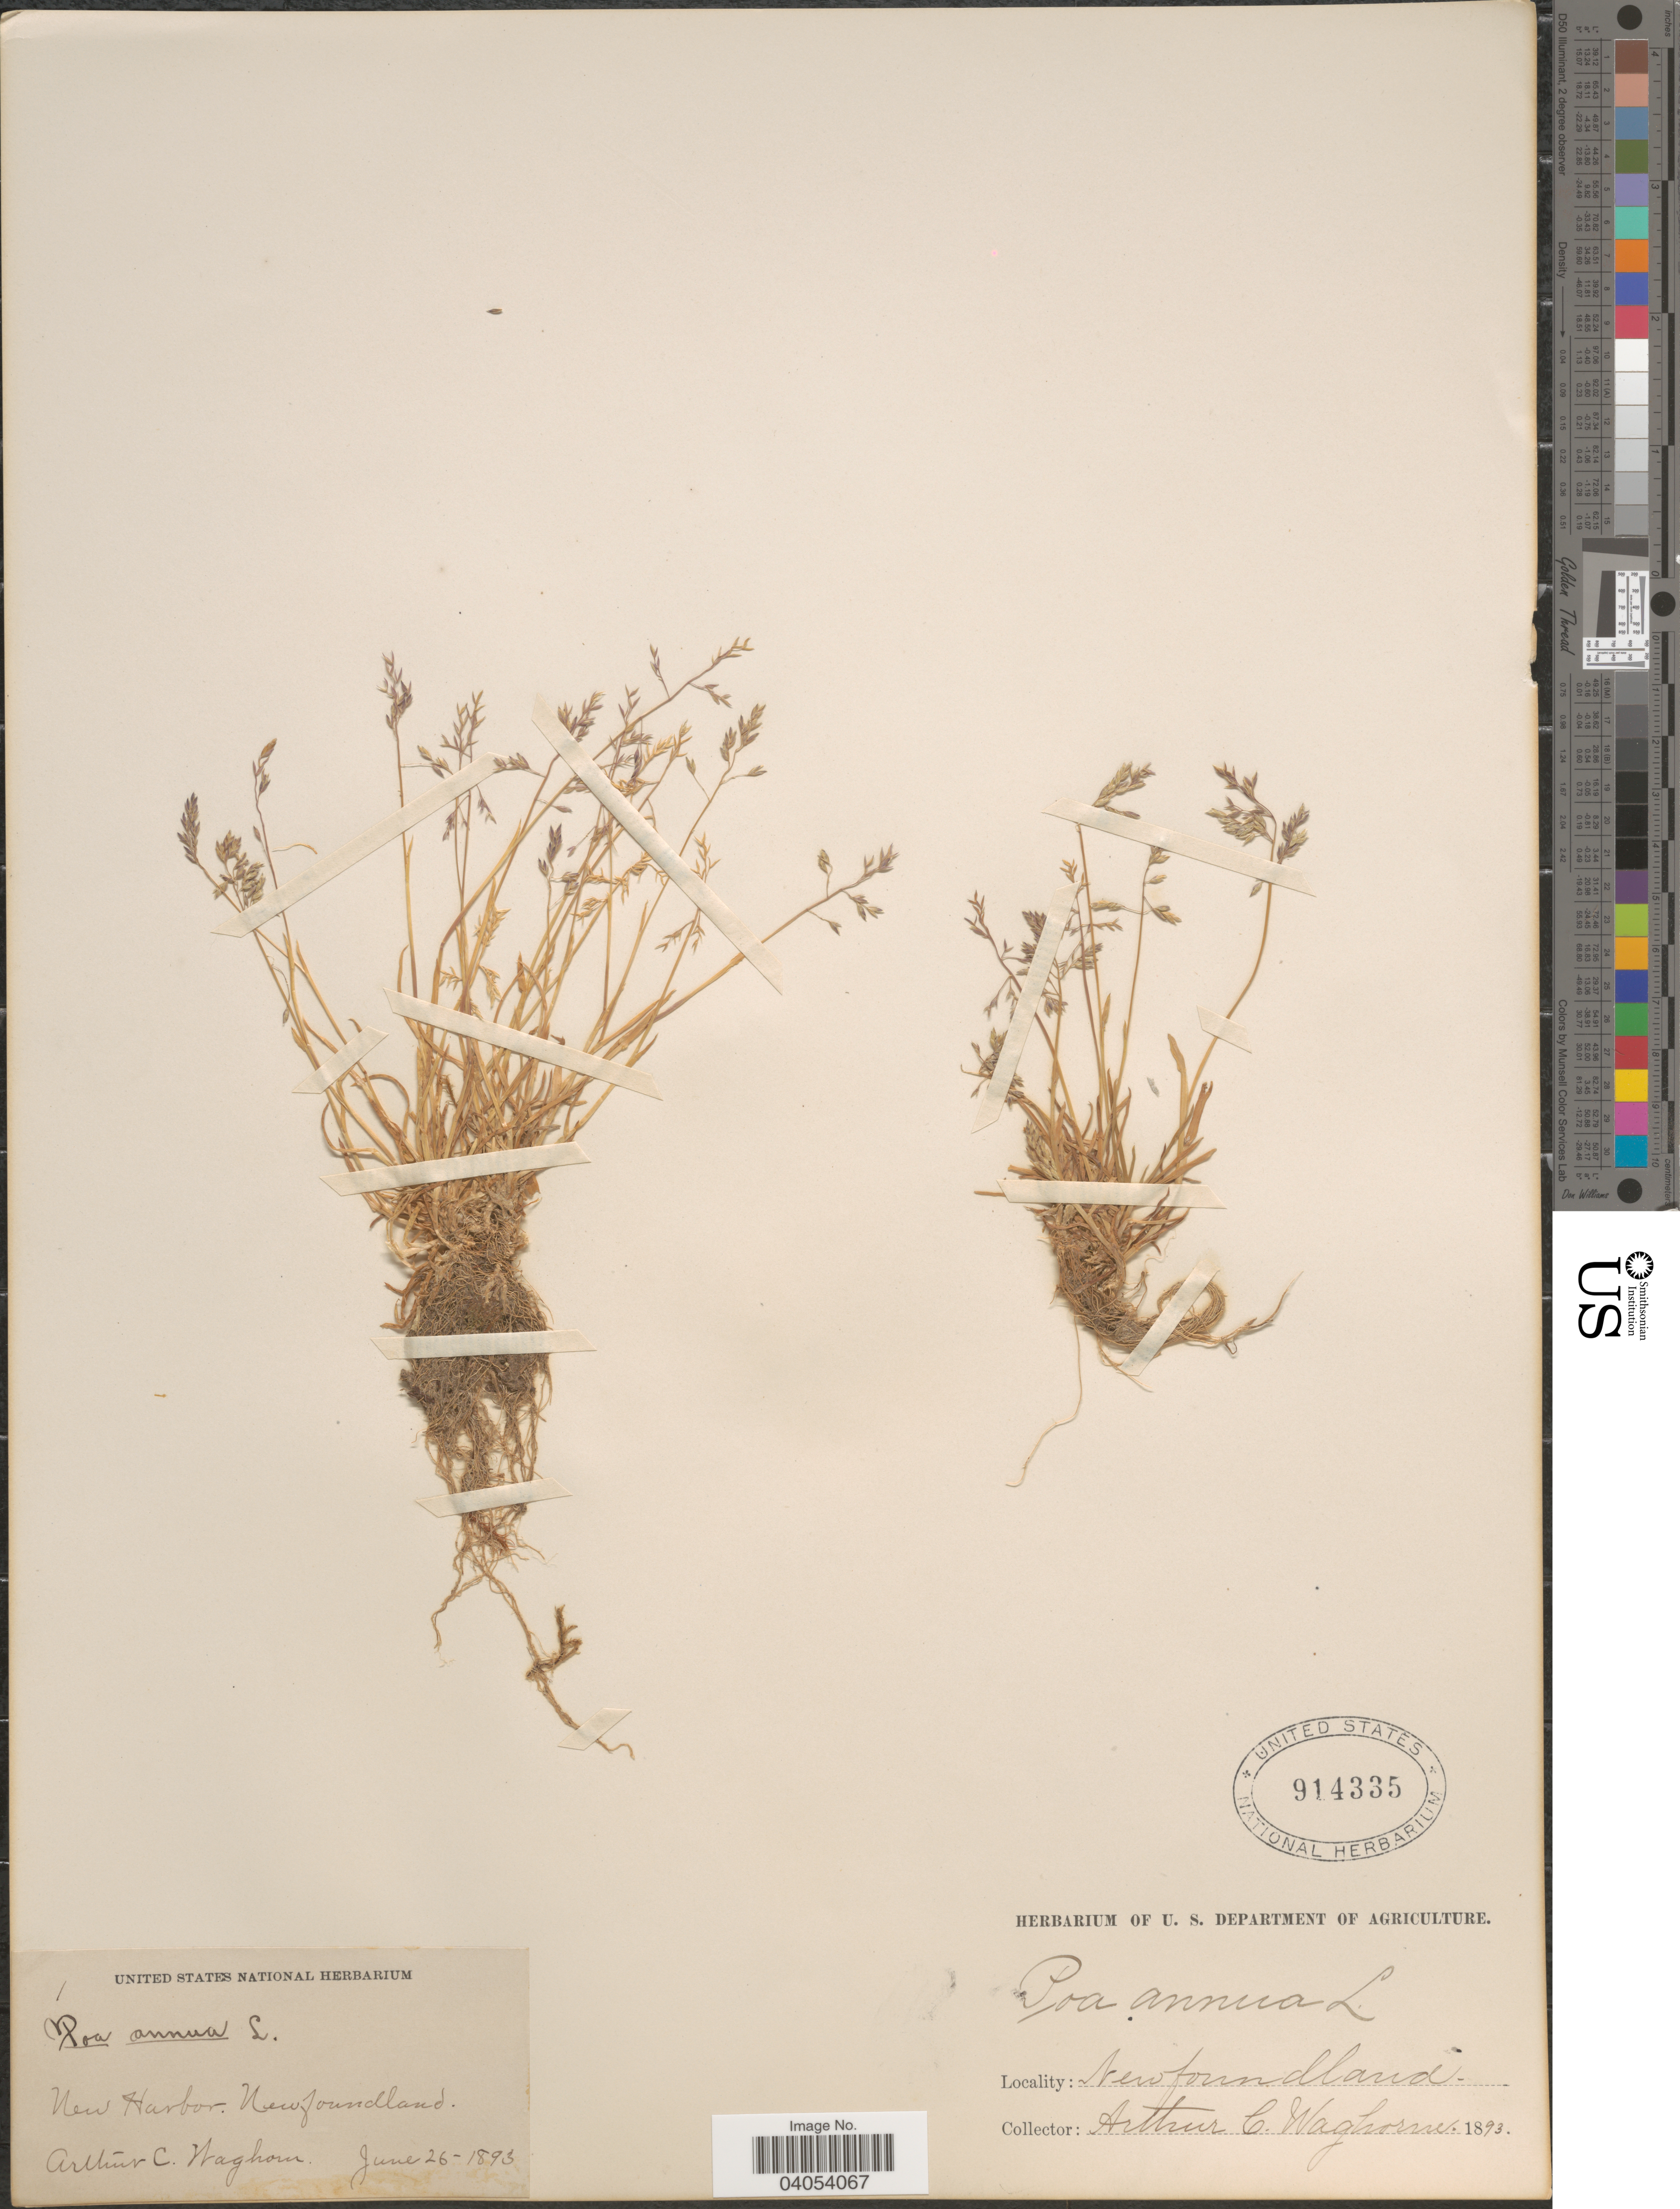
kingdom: Plantae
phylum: Tracheophyta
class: Liliopsida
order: Poales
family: Poaceae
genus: Poa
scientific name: Poa annua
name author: L.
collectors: A. Waghorne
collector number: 1?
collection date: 1893-06-26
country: Canada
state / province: Newfoundland and Labrador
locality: New Harbor.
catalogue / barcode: US 914335